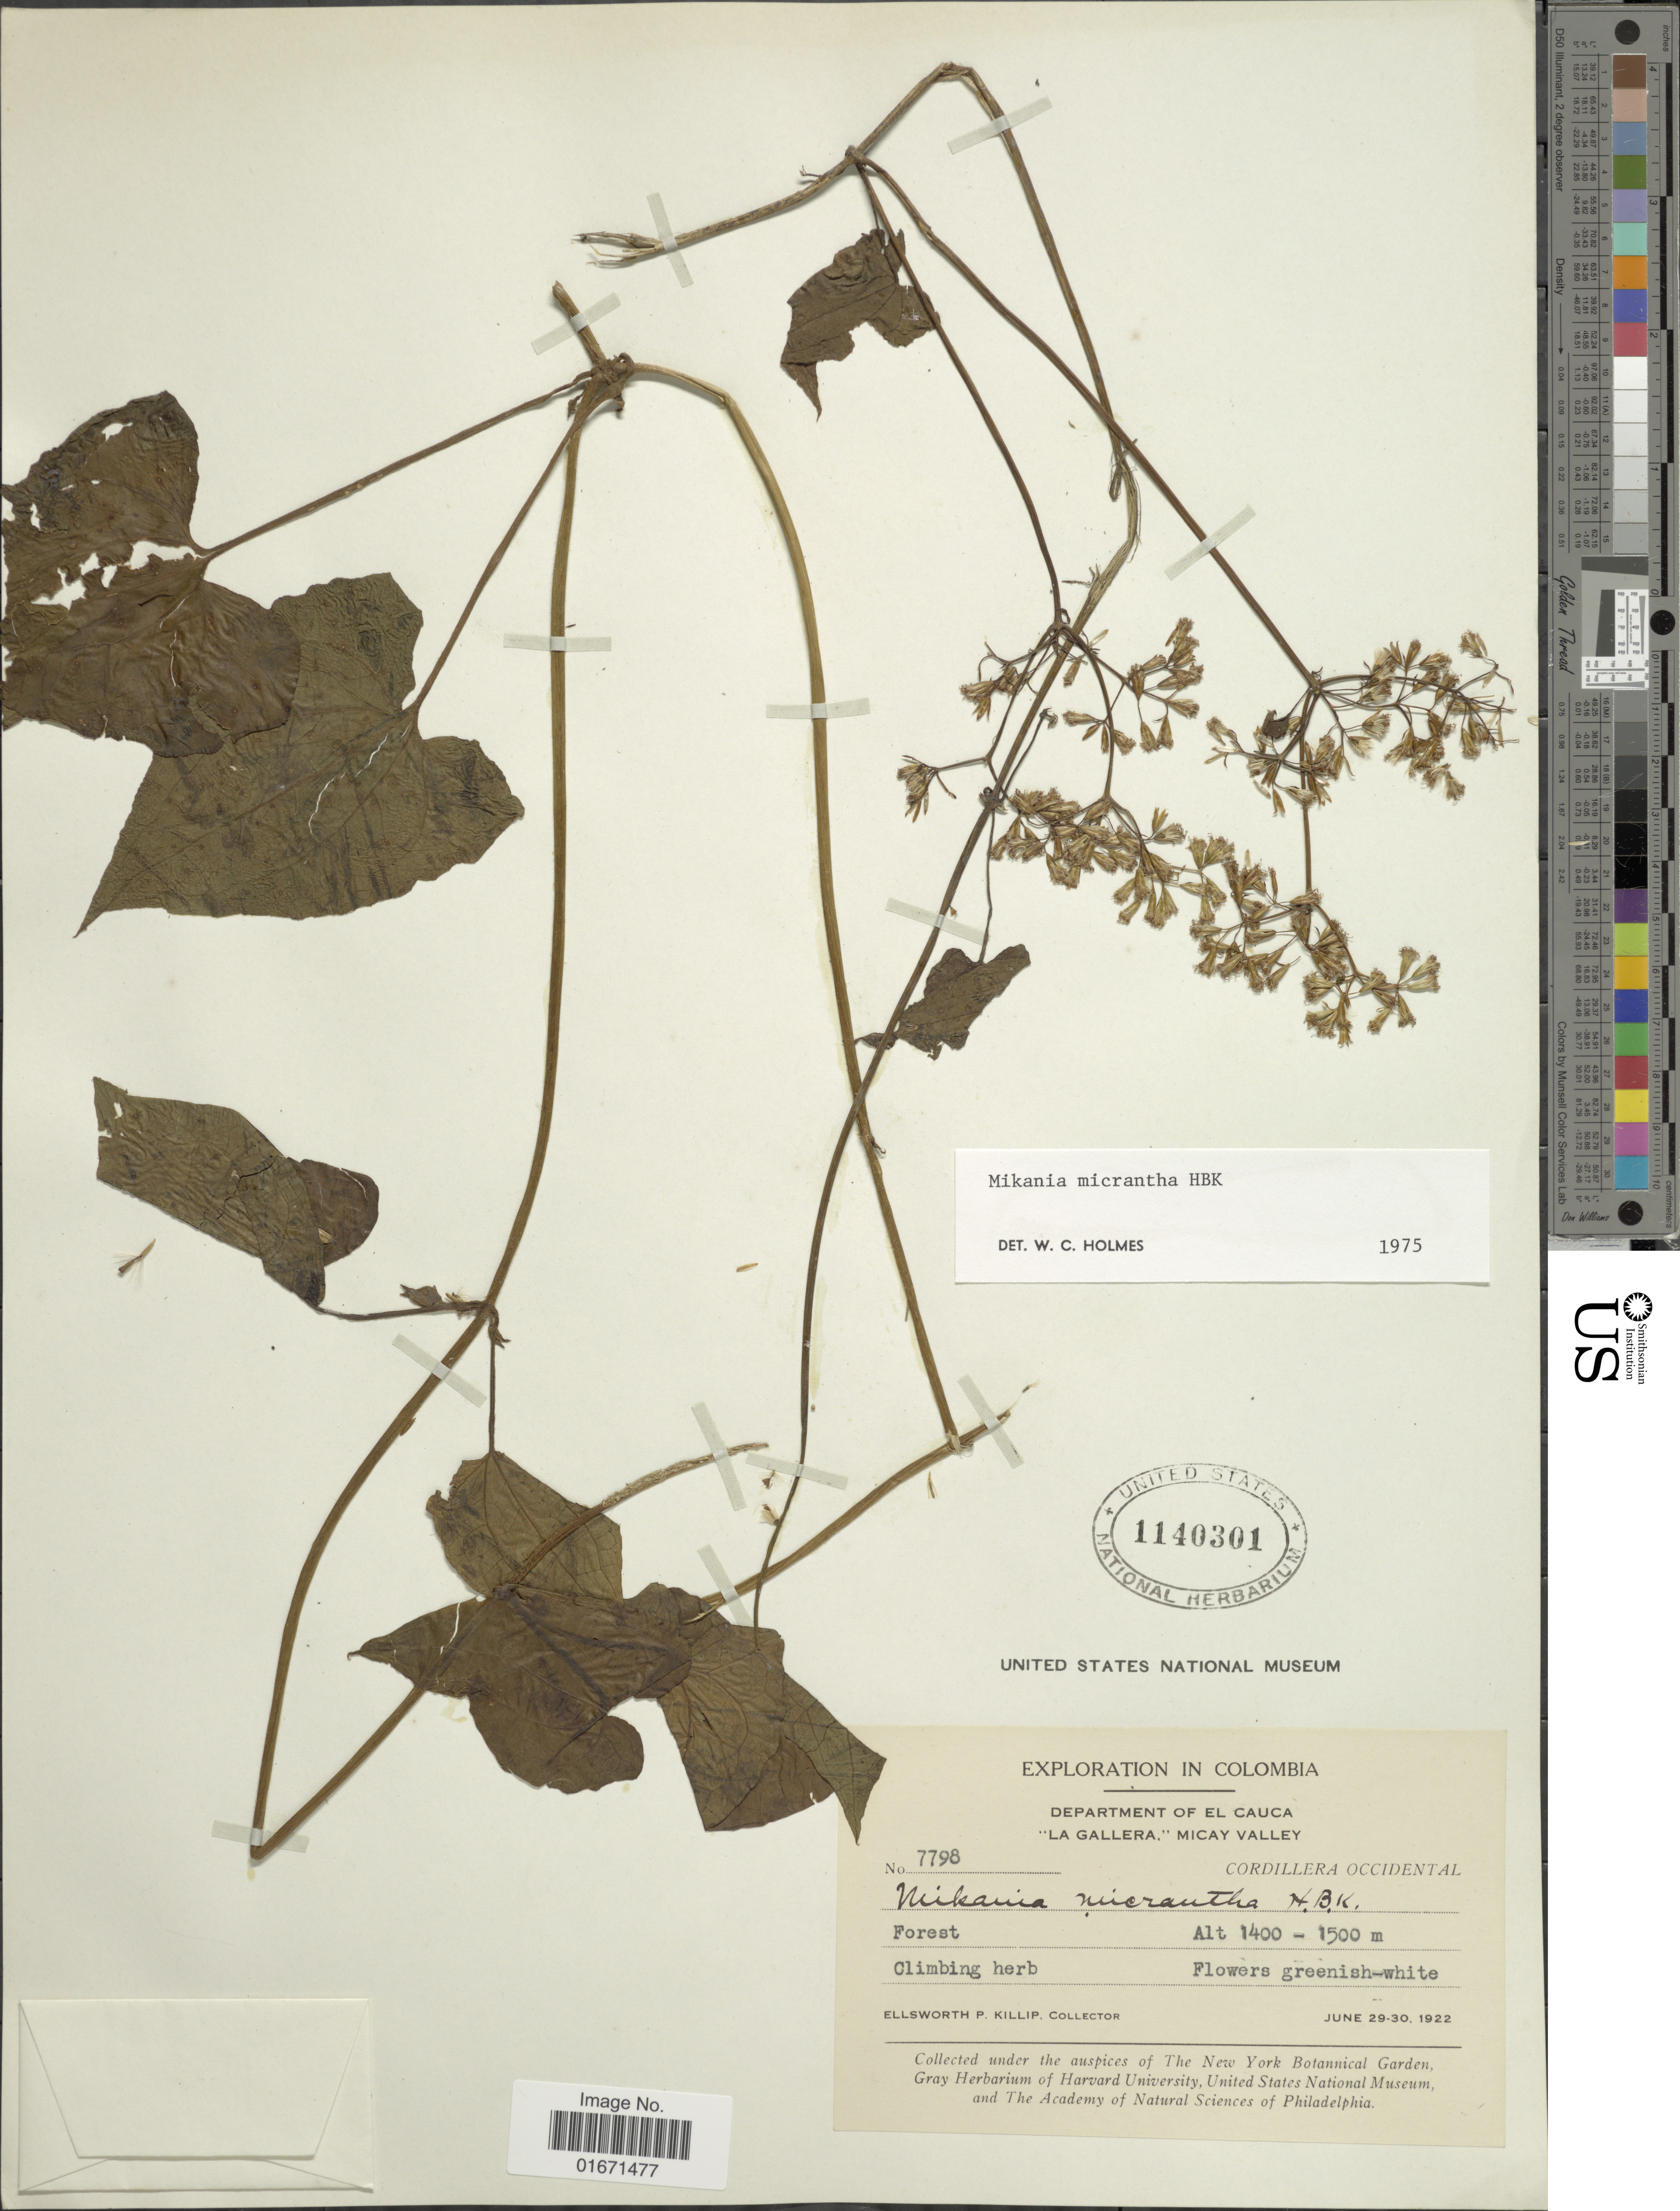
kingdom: Plantae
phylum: Tracheophyta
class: Magnoliopsida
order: Asterales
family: Asteraceae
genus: Mikania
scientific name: Mikania micrantha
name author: Kunth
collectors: E. P. Killip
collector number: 7798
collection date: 1922-06-29/1922-06-30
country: Colombia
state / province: Cauca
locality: Department of El Cauca. "La Gallera", Micay Valley. Cordillera Occidental. Forest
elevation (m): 1400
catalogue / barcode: US 1140301